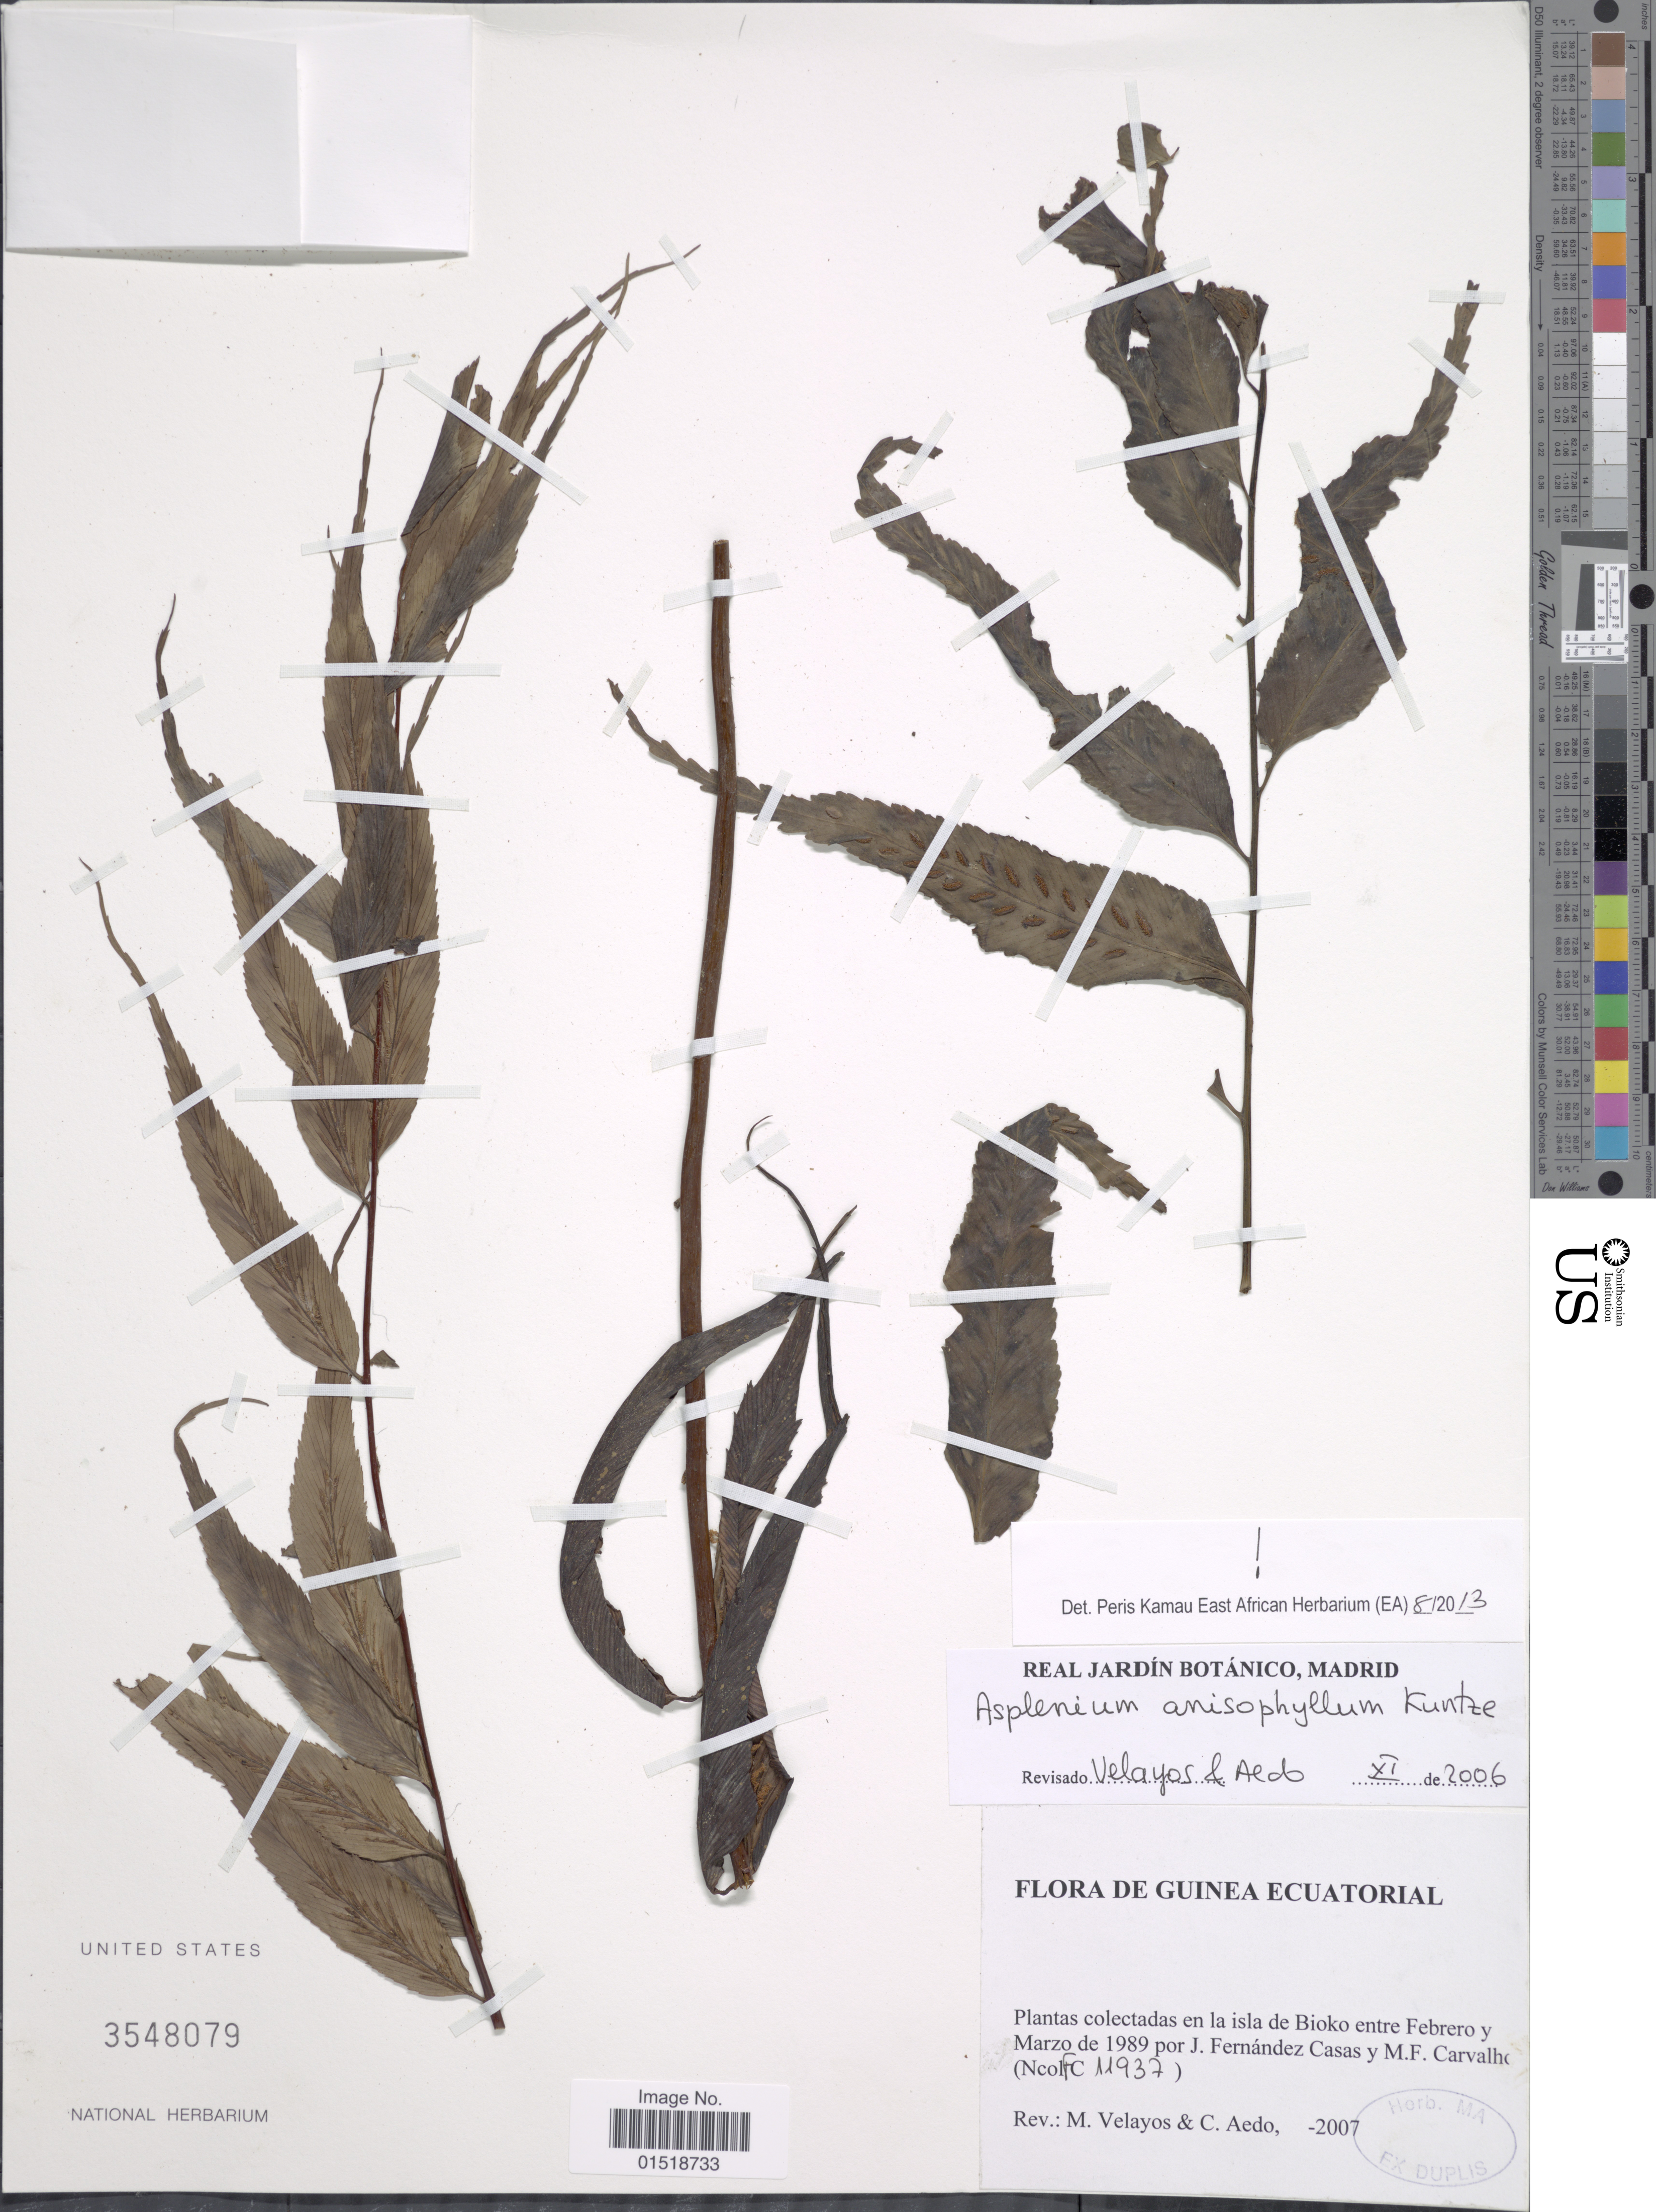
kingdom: Plantae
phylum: Tracheophyta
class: Polypodiopsida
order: Polypodiales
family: Aspleniaceae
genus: Asplenium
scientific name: Asplenium anisophyllum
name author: Kunze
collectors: J. Casas & M. F. Carvalho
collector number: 11937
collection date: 1989-02/1989-03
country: Equatorial Guinea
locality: En la isla de Bioko entre.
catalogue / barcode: US 3548079